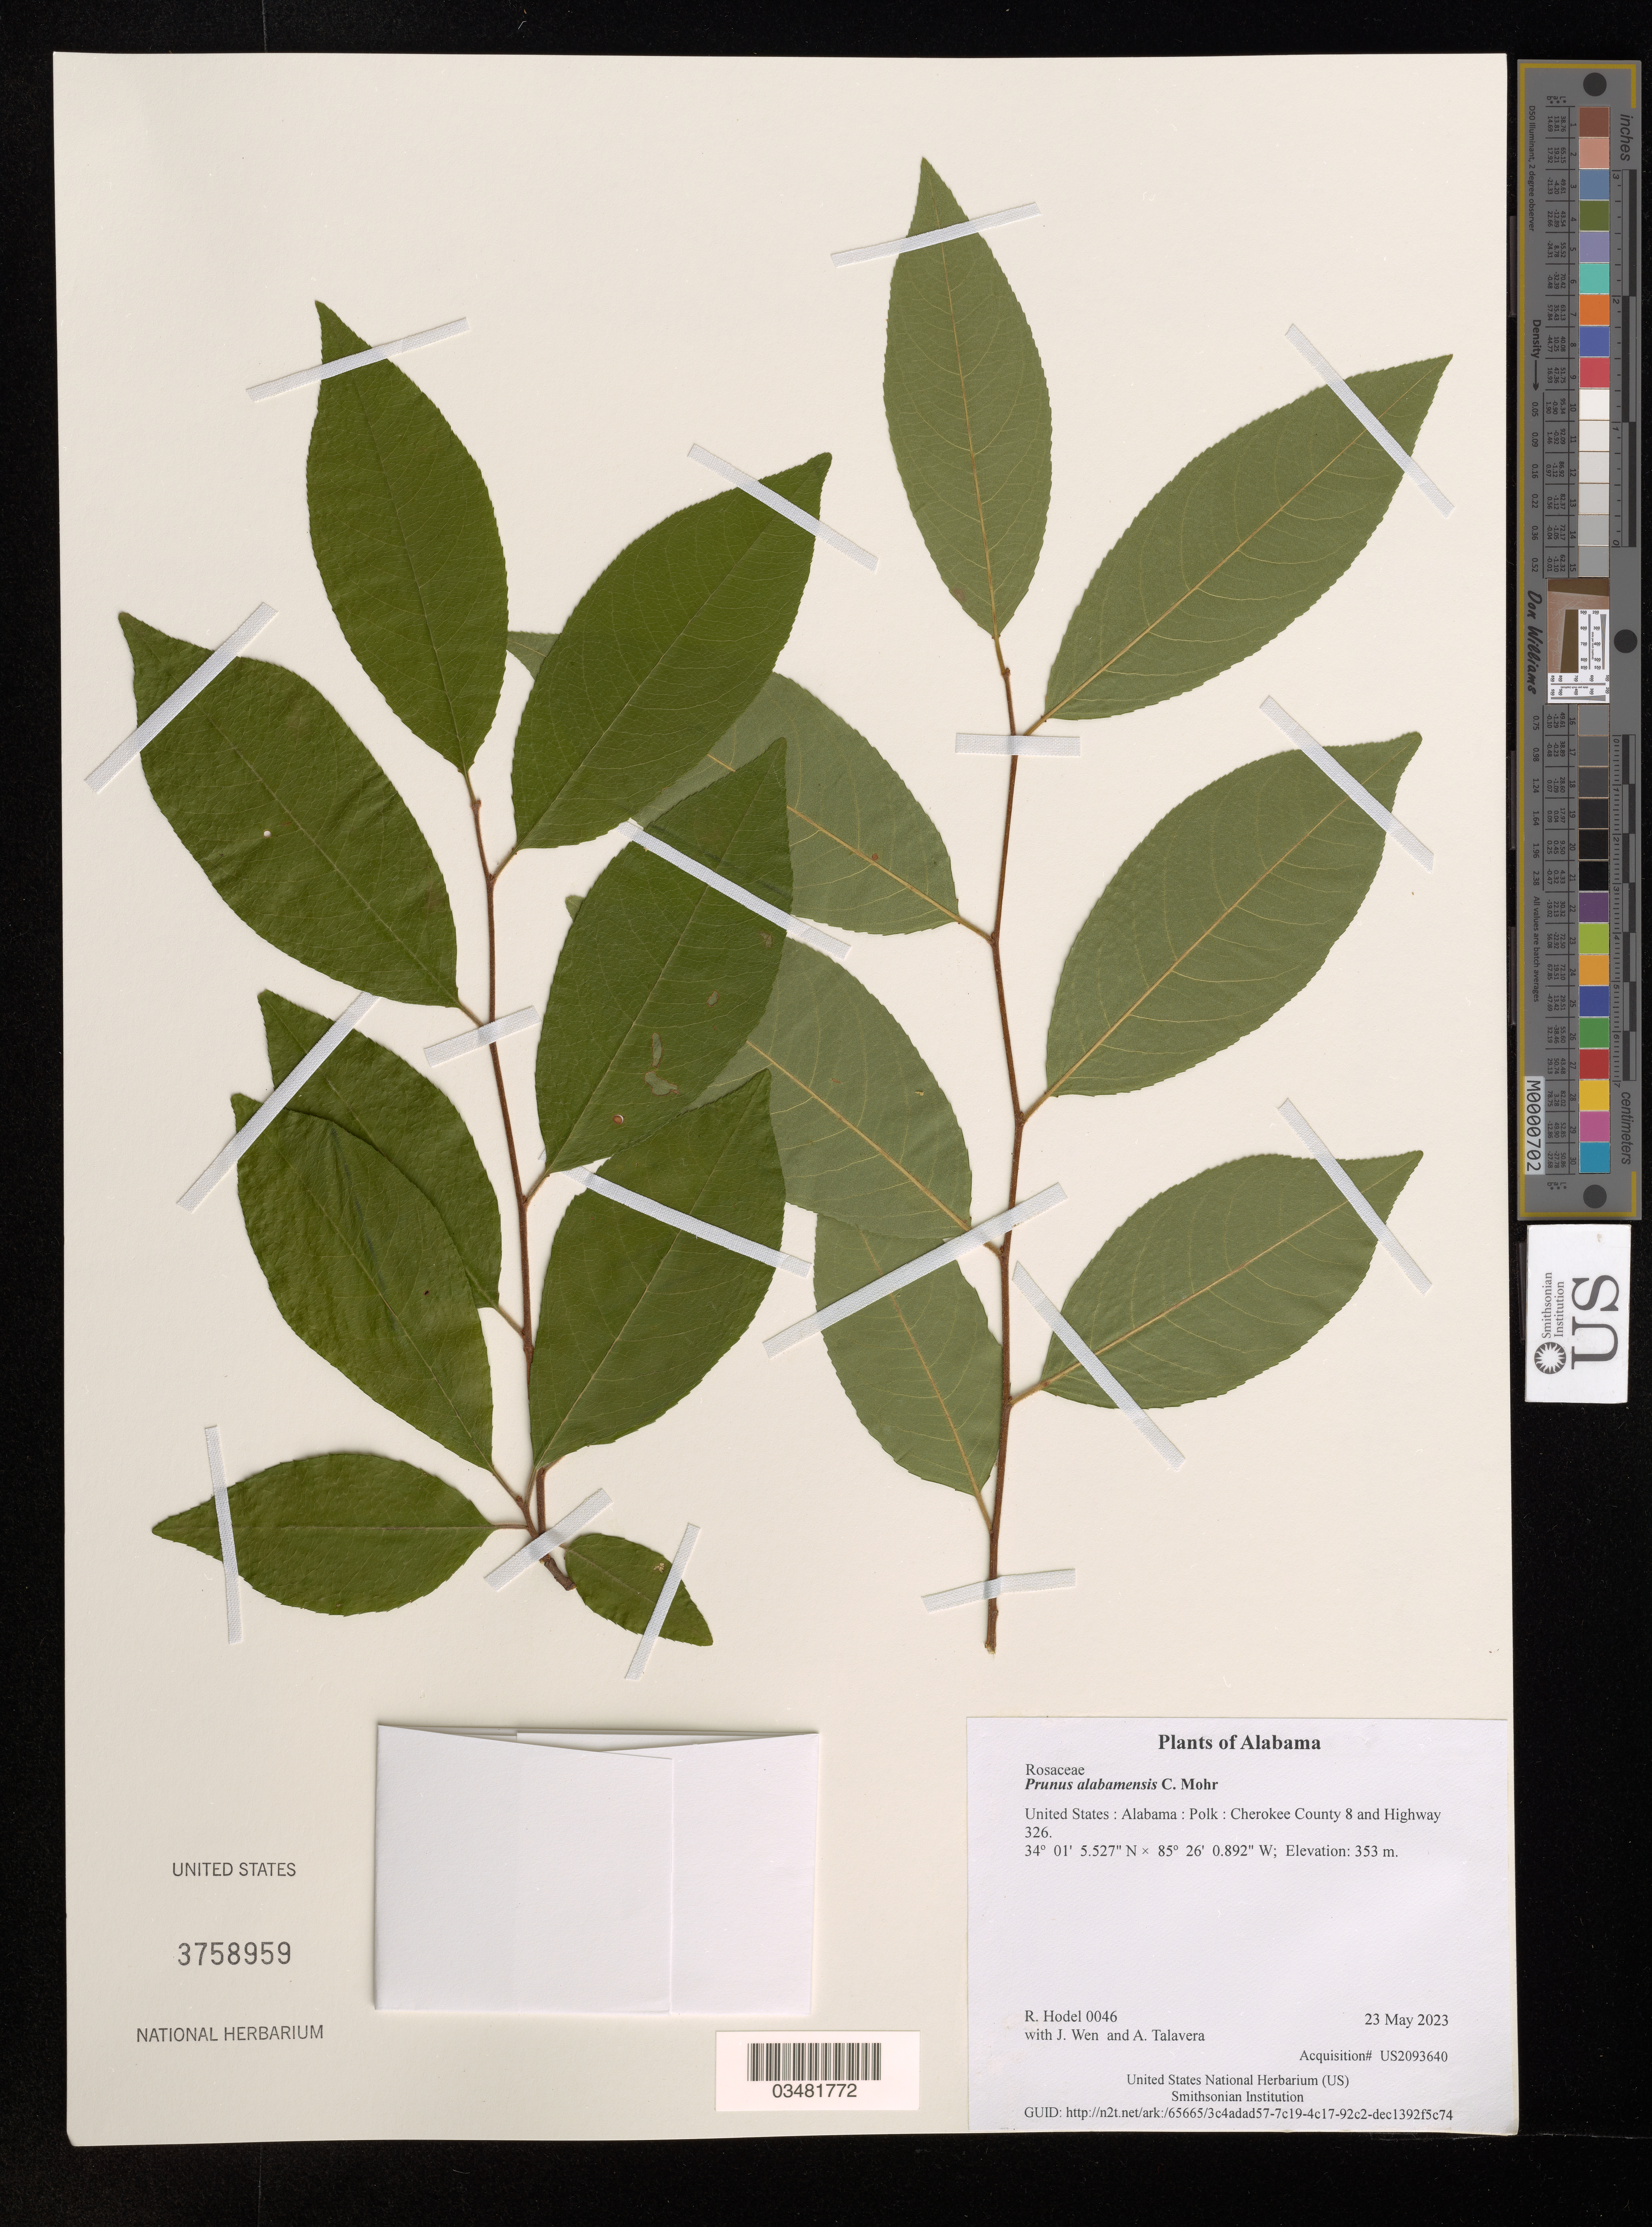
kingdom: Plantae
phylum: Tracheophyta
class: Magnoliopsida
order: Rosales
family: Rosaceae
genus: Prunus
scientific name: Prunus alabamensis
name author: C. Mohr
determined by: Hodel, Richard G. J.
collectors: R. Hodel, J. Wen & A. Talavera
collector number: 0046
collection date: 2023-05-23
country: United States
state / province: Alabama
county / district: Polk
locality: Cherokee County 8 and Highway 326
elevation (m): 353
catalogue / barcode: US 3758959